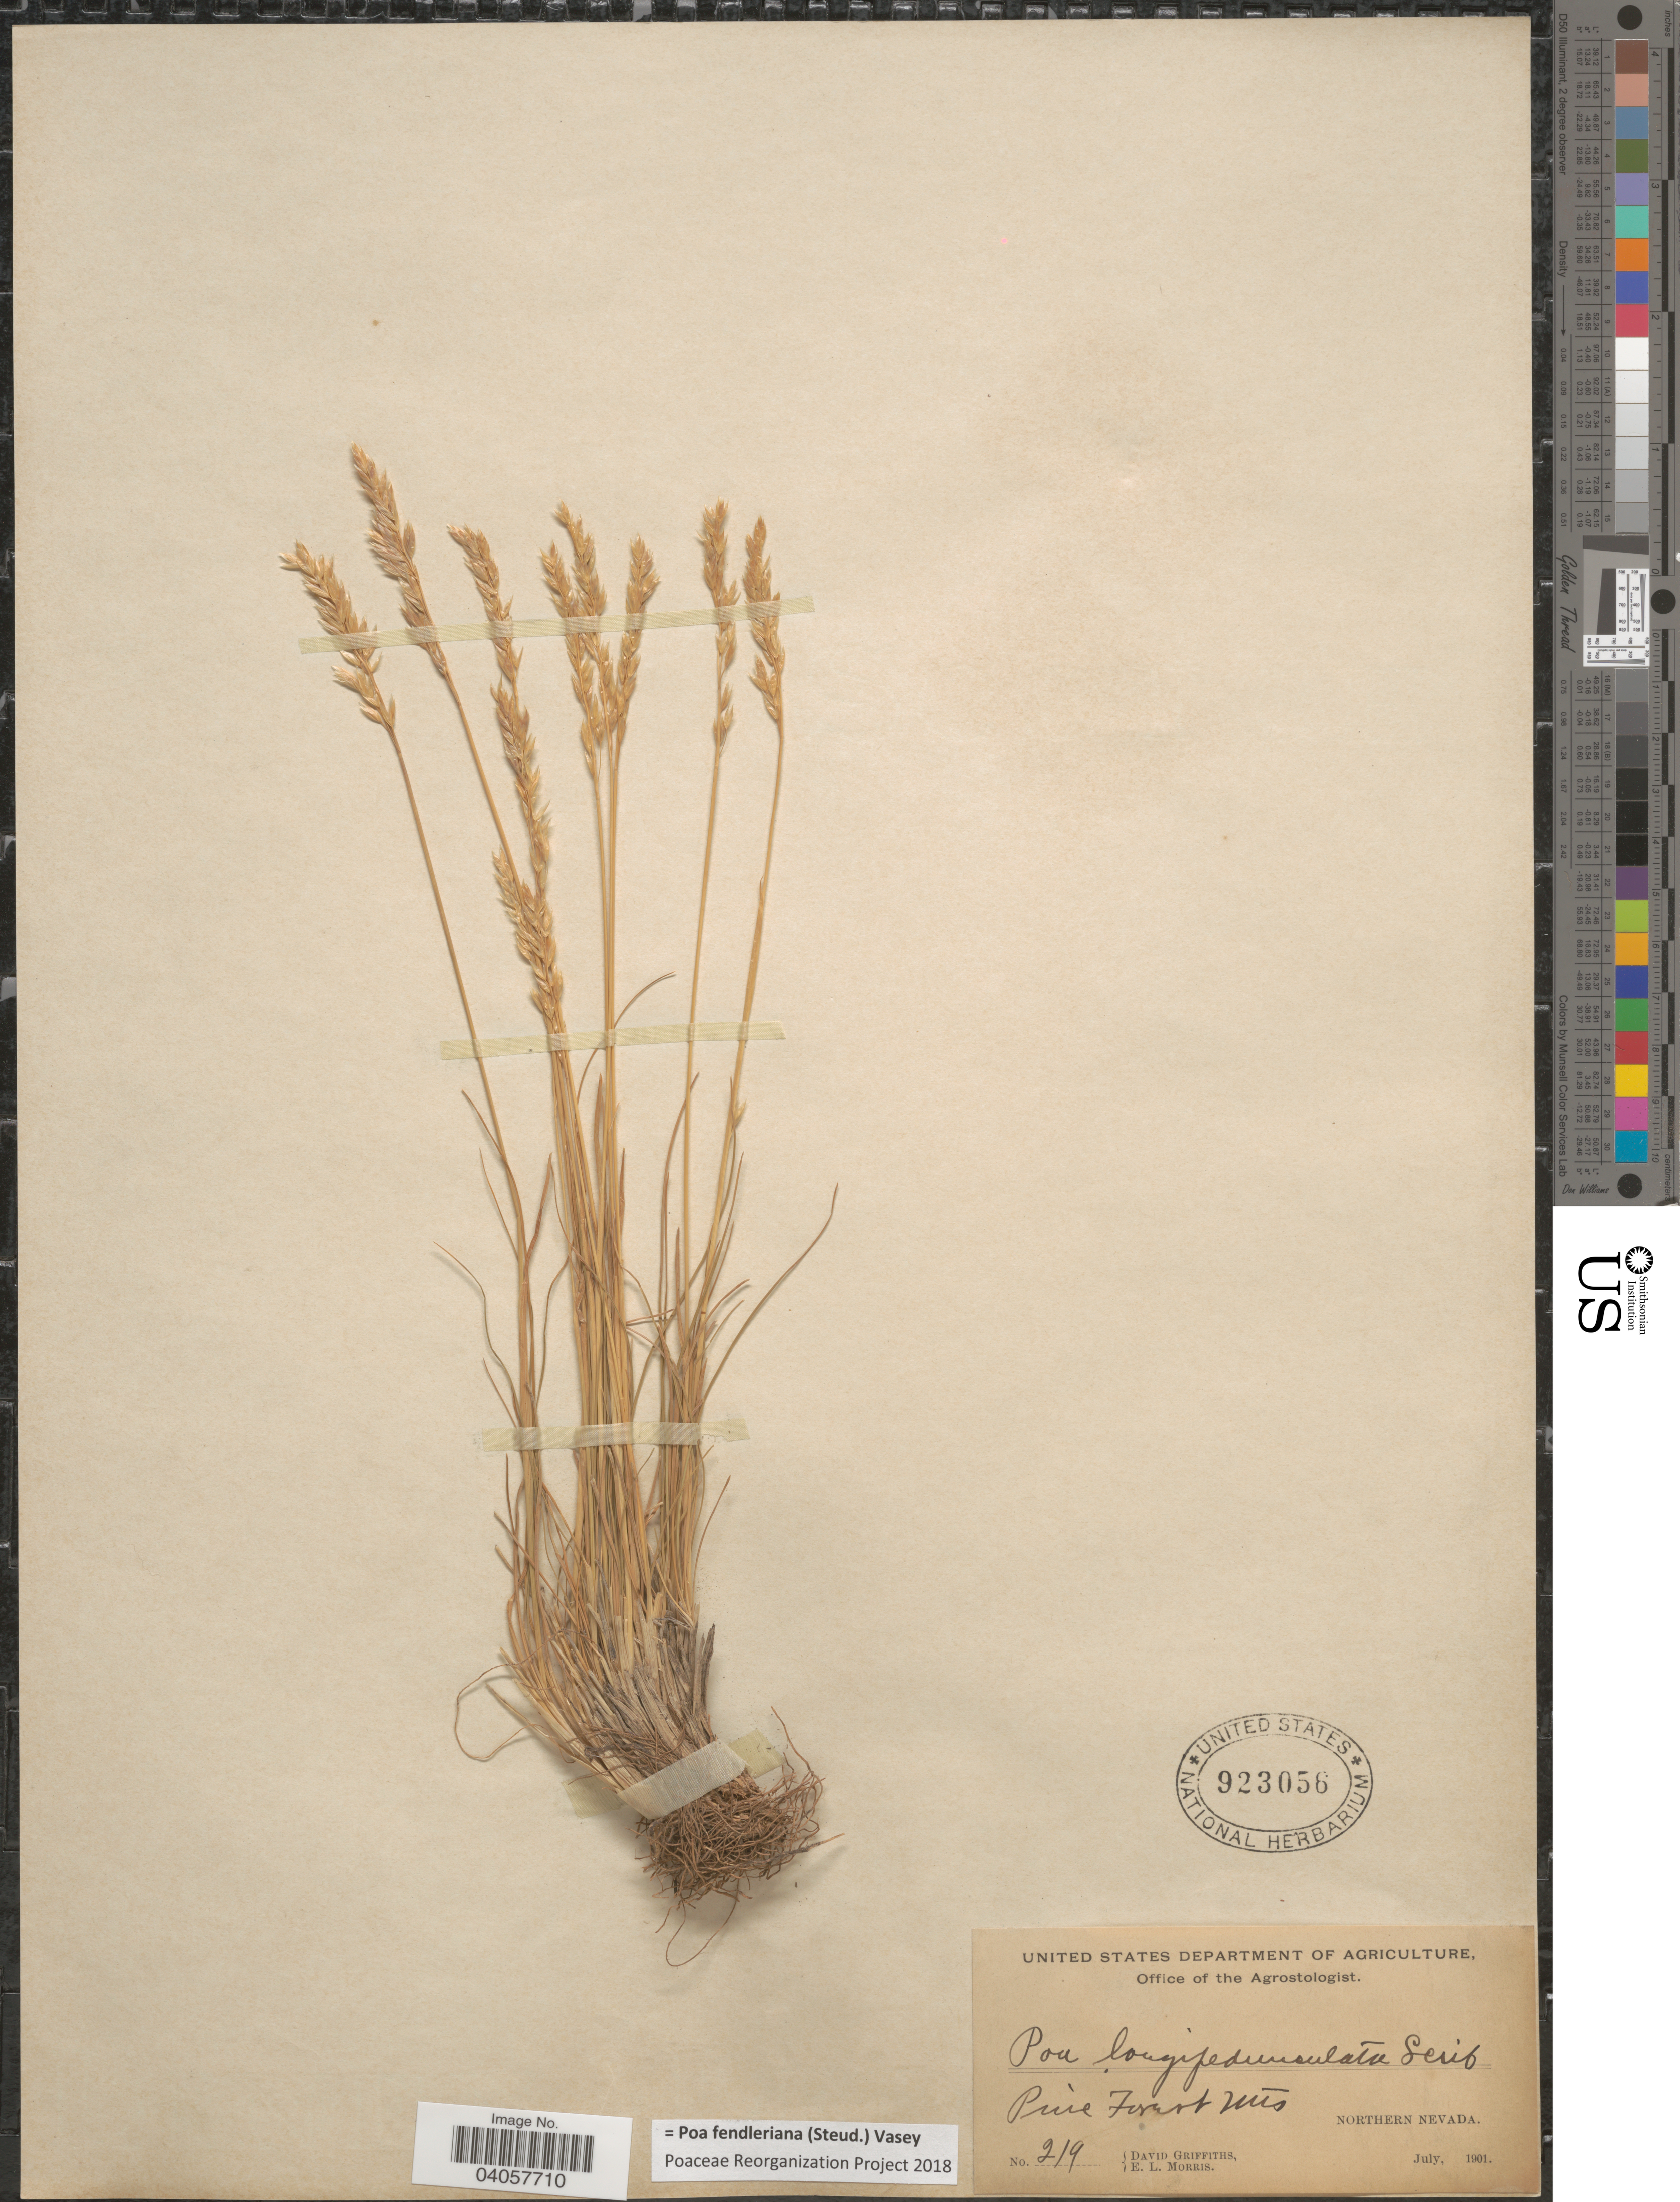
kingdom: Plantae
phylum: Tracheophyta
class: Liliopsida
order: Poales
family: Poaceae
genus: Poa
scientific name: Poa fendleriana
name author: (Steud.) Vasey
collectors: D. Griffiths & E. Morris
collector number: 219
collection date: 1901-07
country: United States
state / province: Nevada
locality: Pine Forest Mts. Northern Nevada.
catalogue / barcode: US 923056